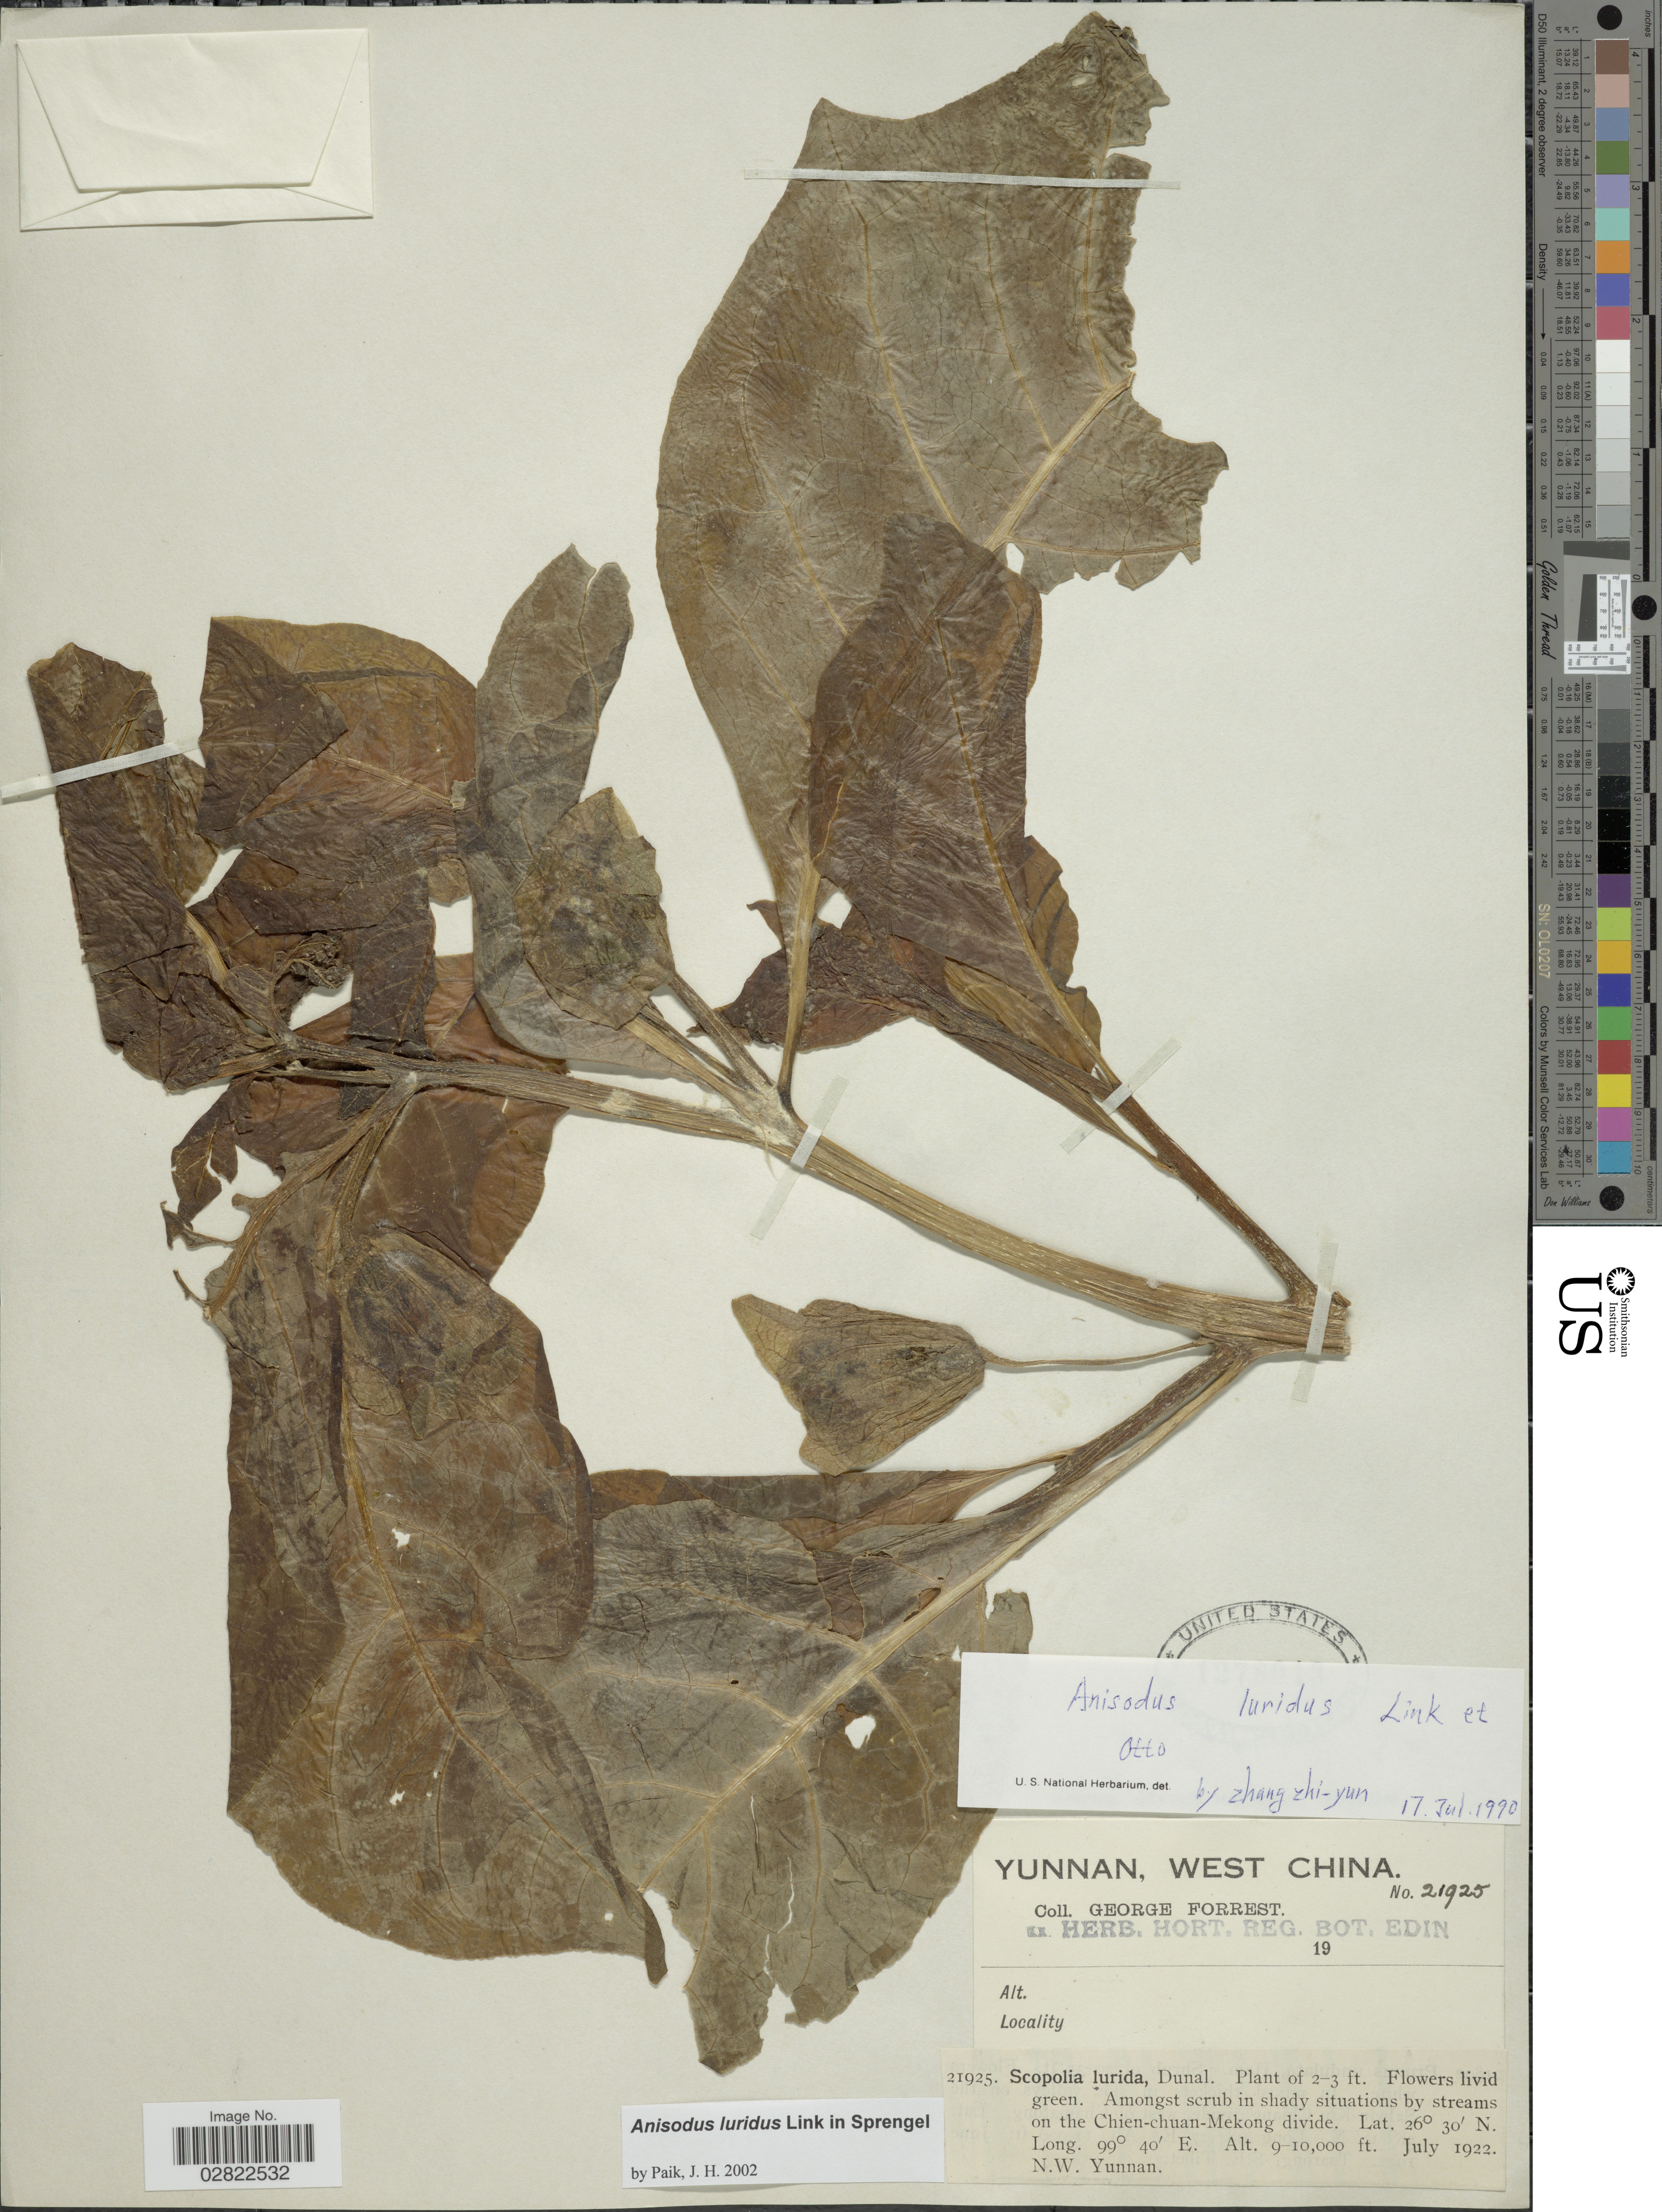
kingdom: Plantae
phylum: Tracheophyta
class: Magnoliopsida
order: Solanales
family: Solanaceae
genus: Anisodus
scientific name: Anisodus luridus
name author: Link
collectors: G. Forrest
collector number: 21925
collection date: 1922-07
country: China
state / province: Yunnan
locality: West China, Amongst scrub in shady situations by streams on the Chien-chuan-Mekong divide.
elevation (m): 2743